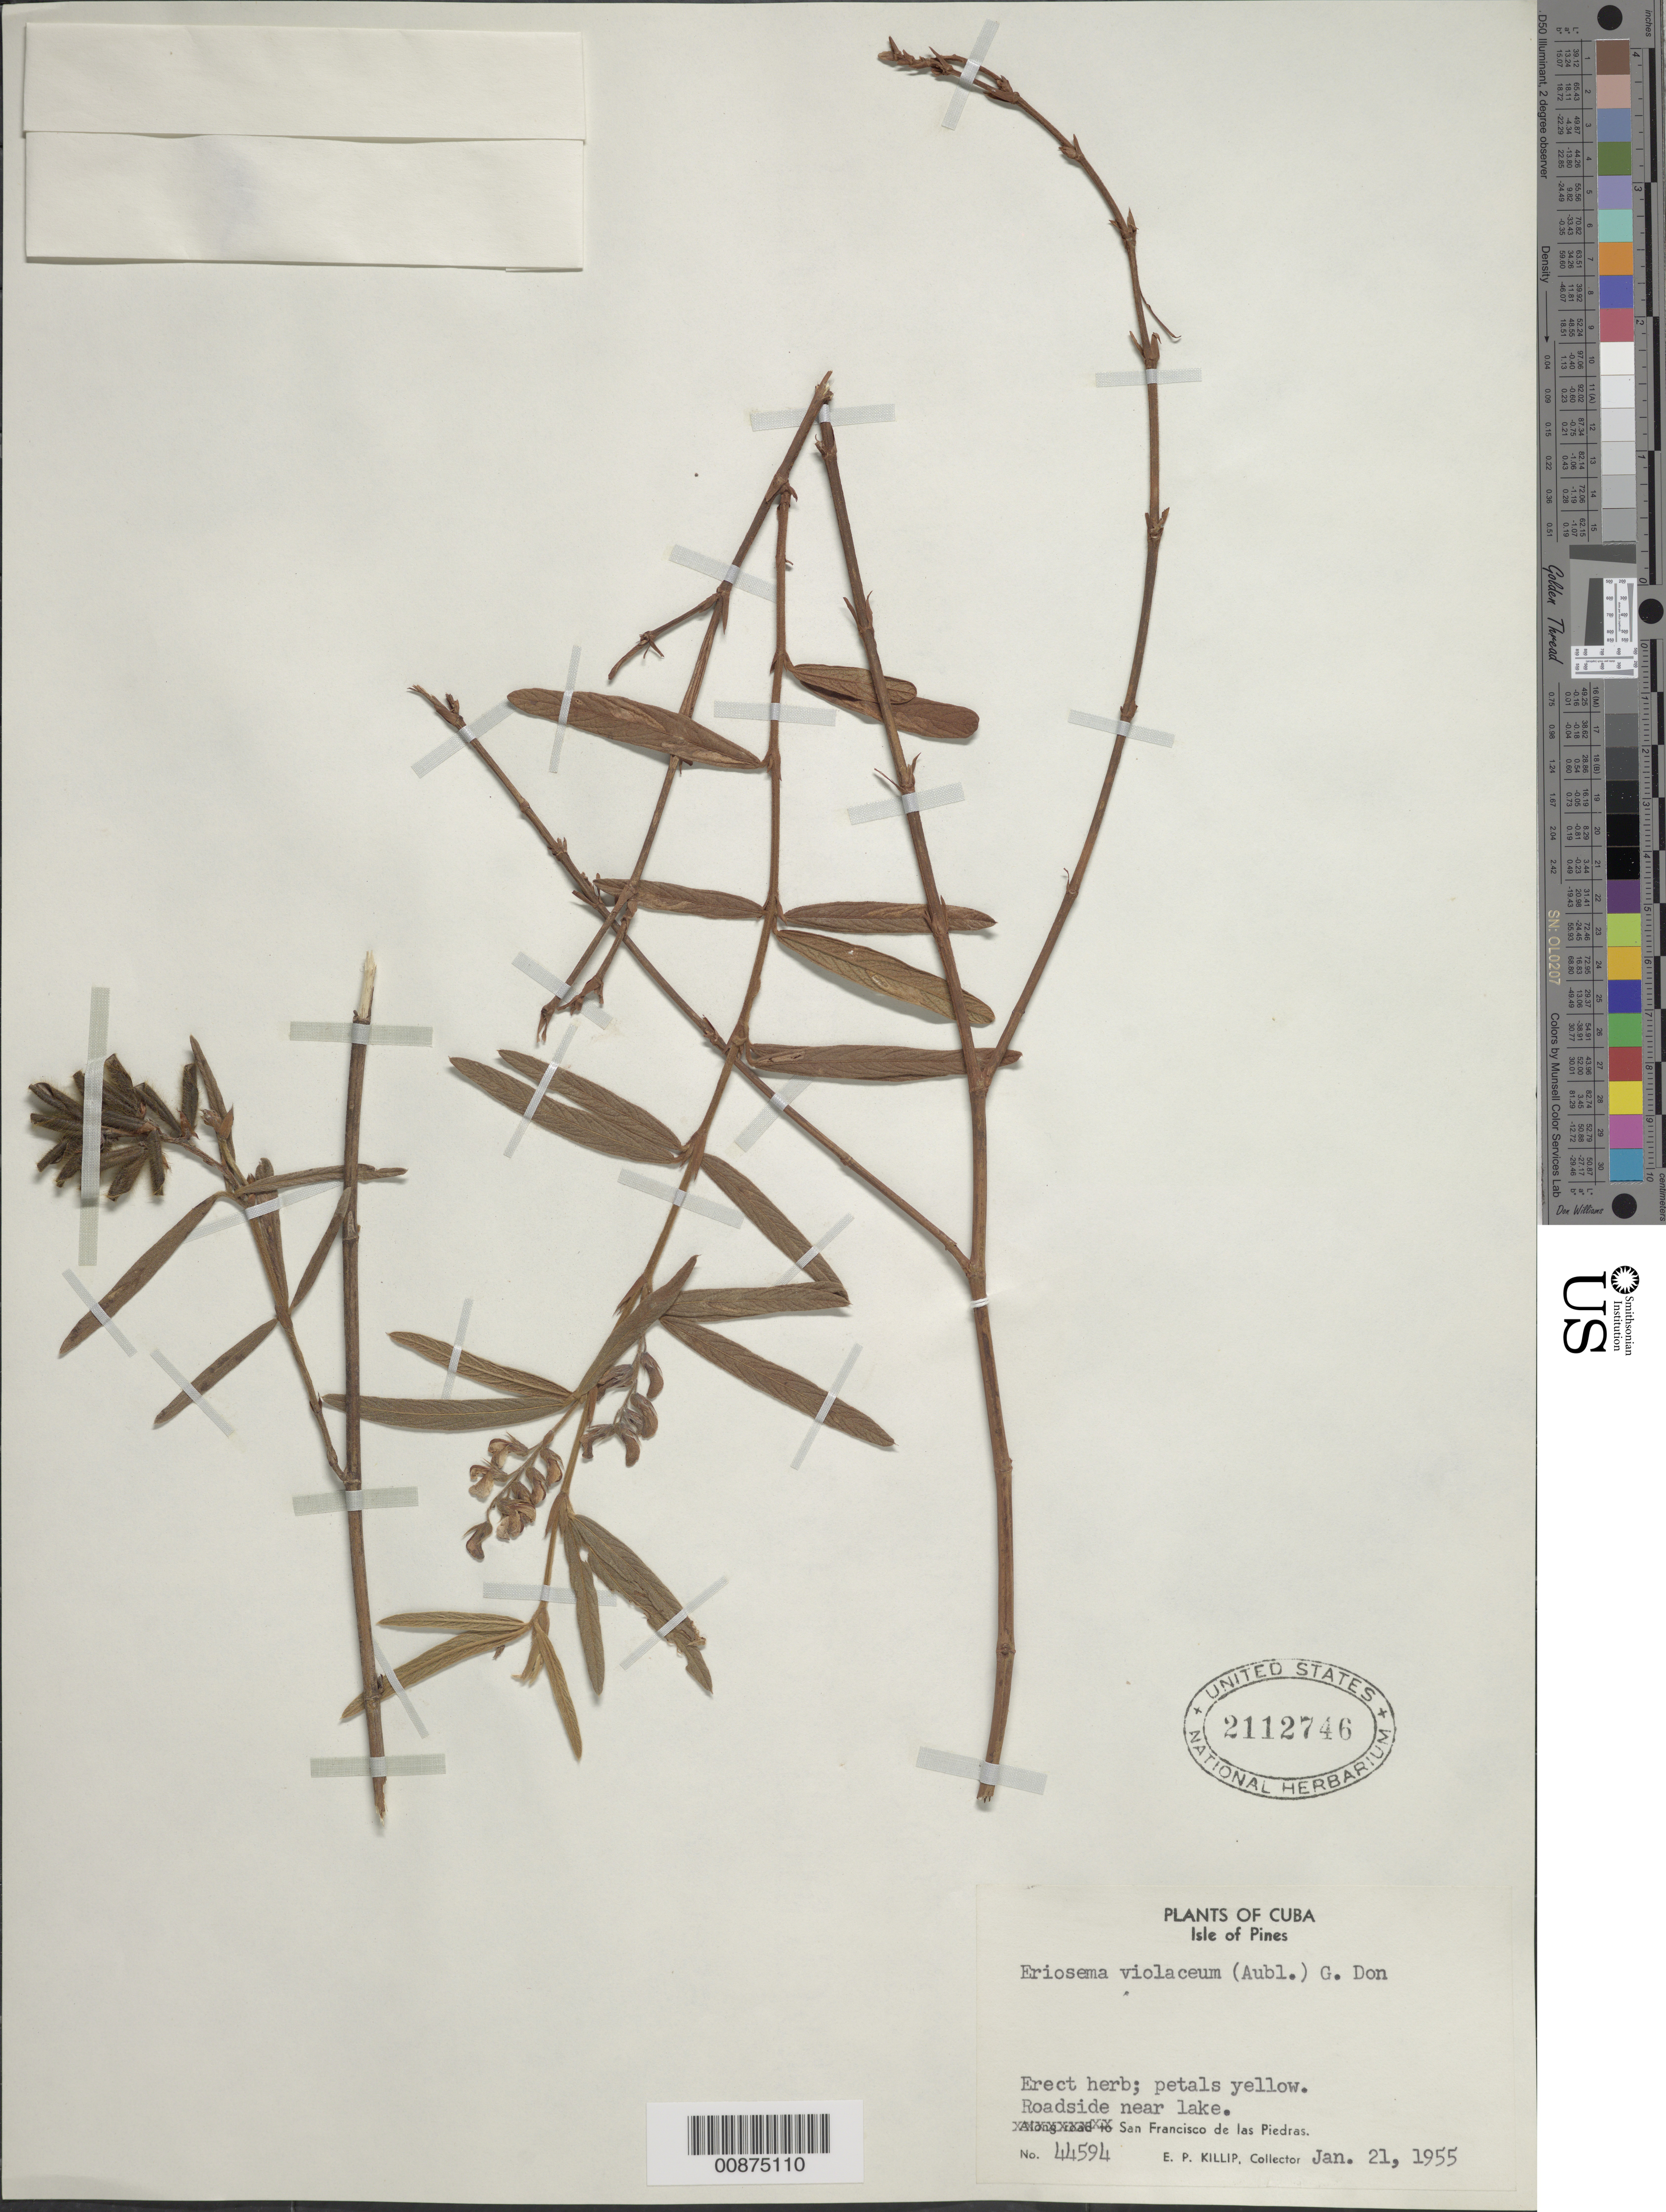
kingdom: Plantae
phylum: Tracheophyta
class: Magnoliopsida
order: Fabales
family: Fabaceae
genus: Eriosema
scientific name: Eriosema violaceum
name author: (Aubl.) G. Don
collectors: E. P. Killip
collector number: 44594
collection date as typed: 21 Jan 1955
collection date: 1955-01-21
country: Cuba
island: Isla de la Juventud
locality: Isle of Pines: San Francisco de las Piedras, roadside near lake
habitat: Roadside near lake.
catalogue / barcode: US 2112746